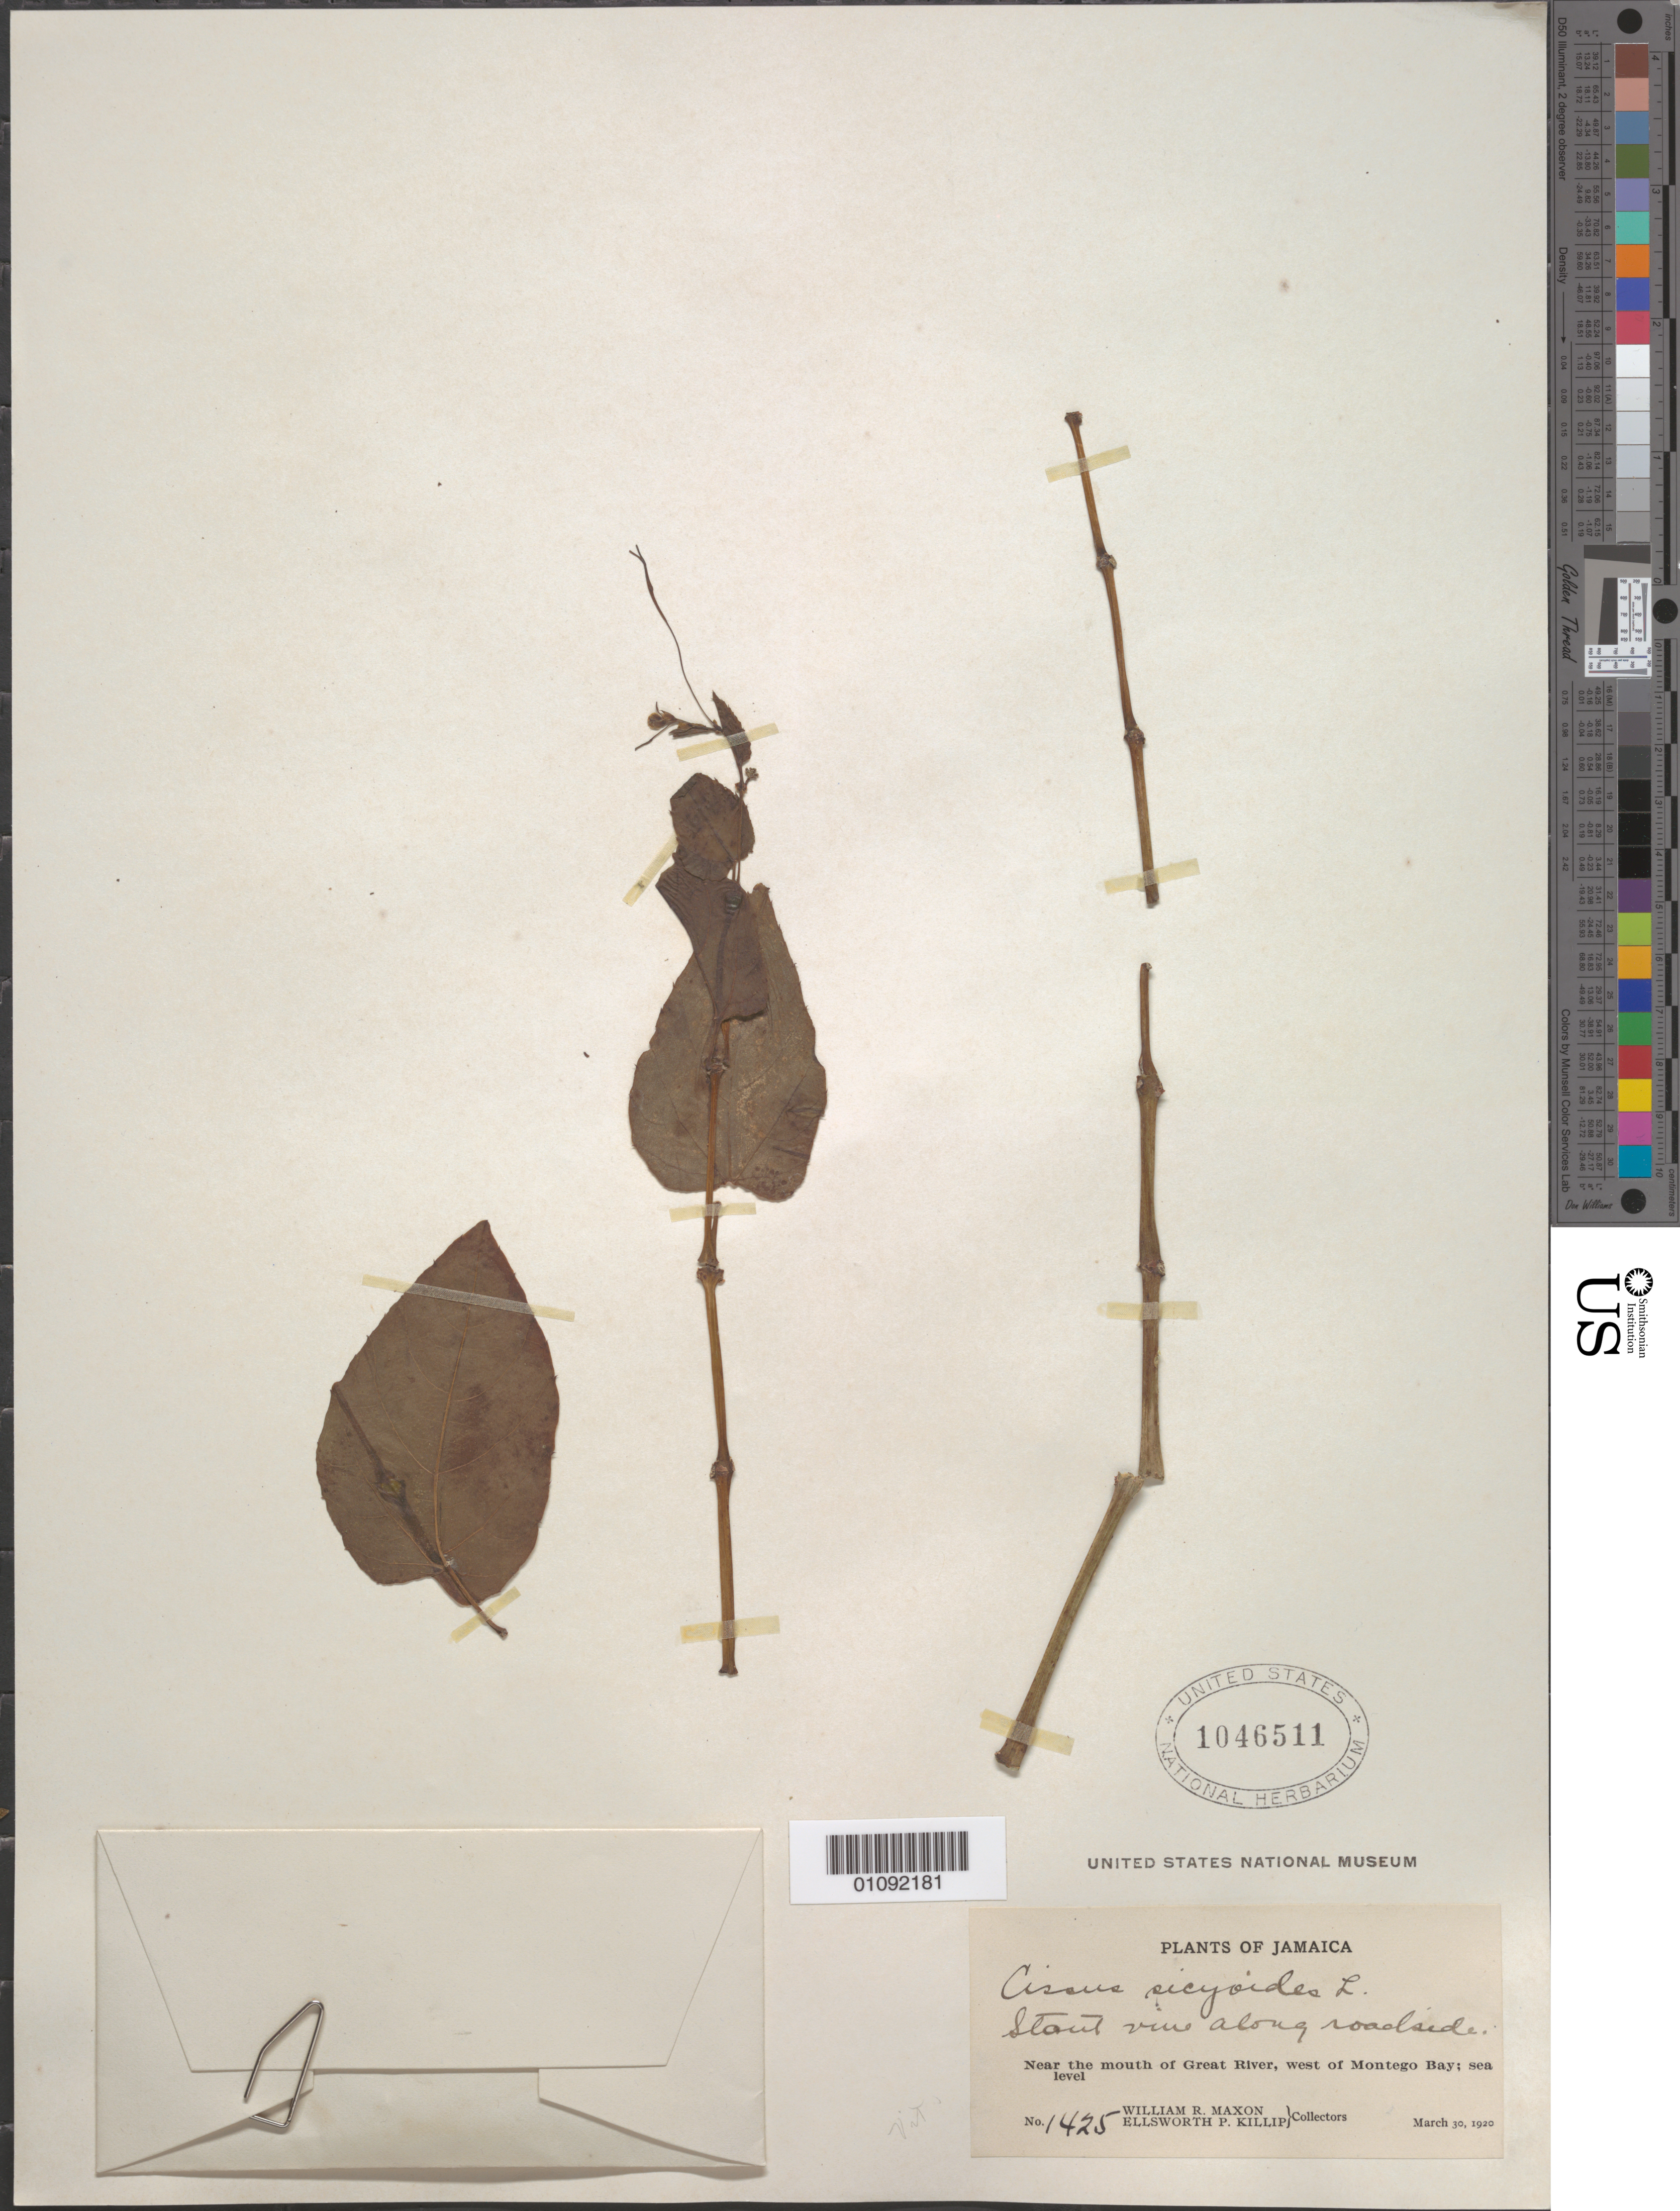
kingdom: Plantae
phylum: Tracheophyta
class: Magnoliopsida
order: Vitales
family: Vitaceae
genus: Cissus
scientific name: Cissus verticillata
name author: (L.) Nicolson & C.E. Jarvis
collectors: W. R. Maxon & E. P. Killip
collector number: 1425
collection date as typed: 30 Mar 1920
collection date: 1920-03-30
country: Jamaica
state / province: Saint James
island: Jamaica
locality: Near the mouth of Great River, W of Montego Bay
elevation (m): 0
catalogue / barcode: US 1046511